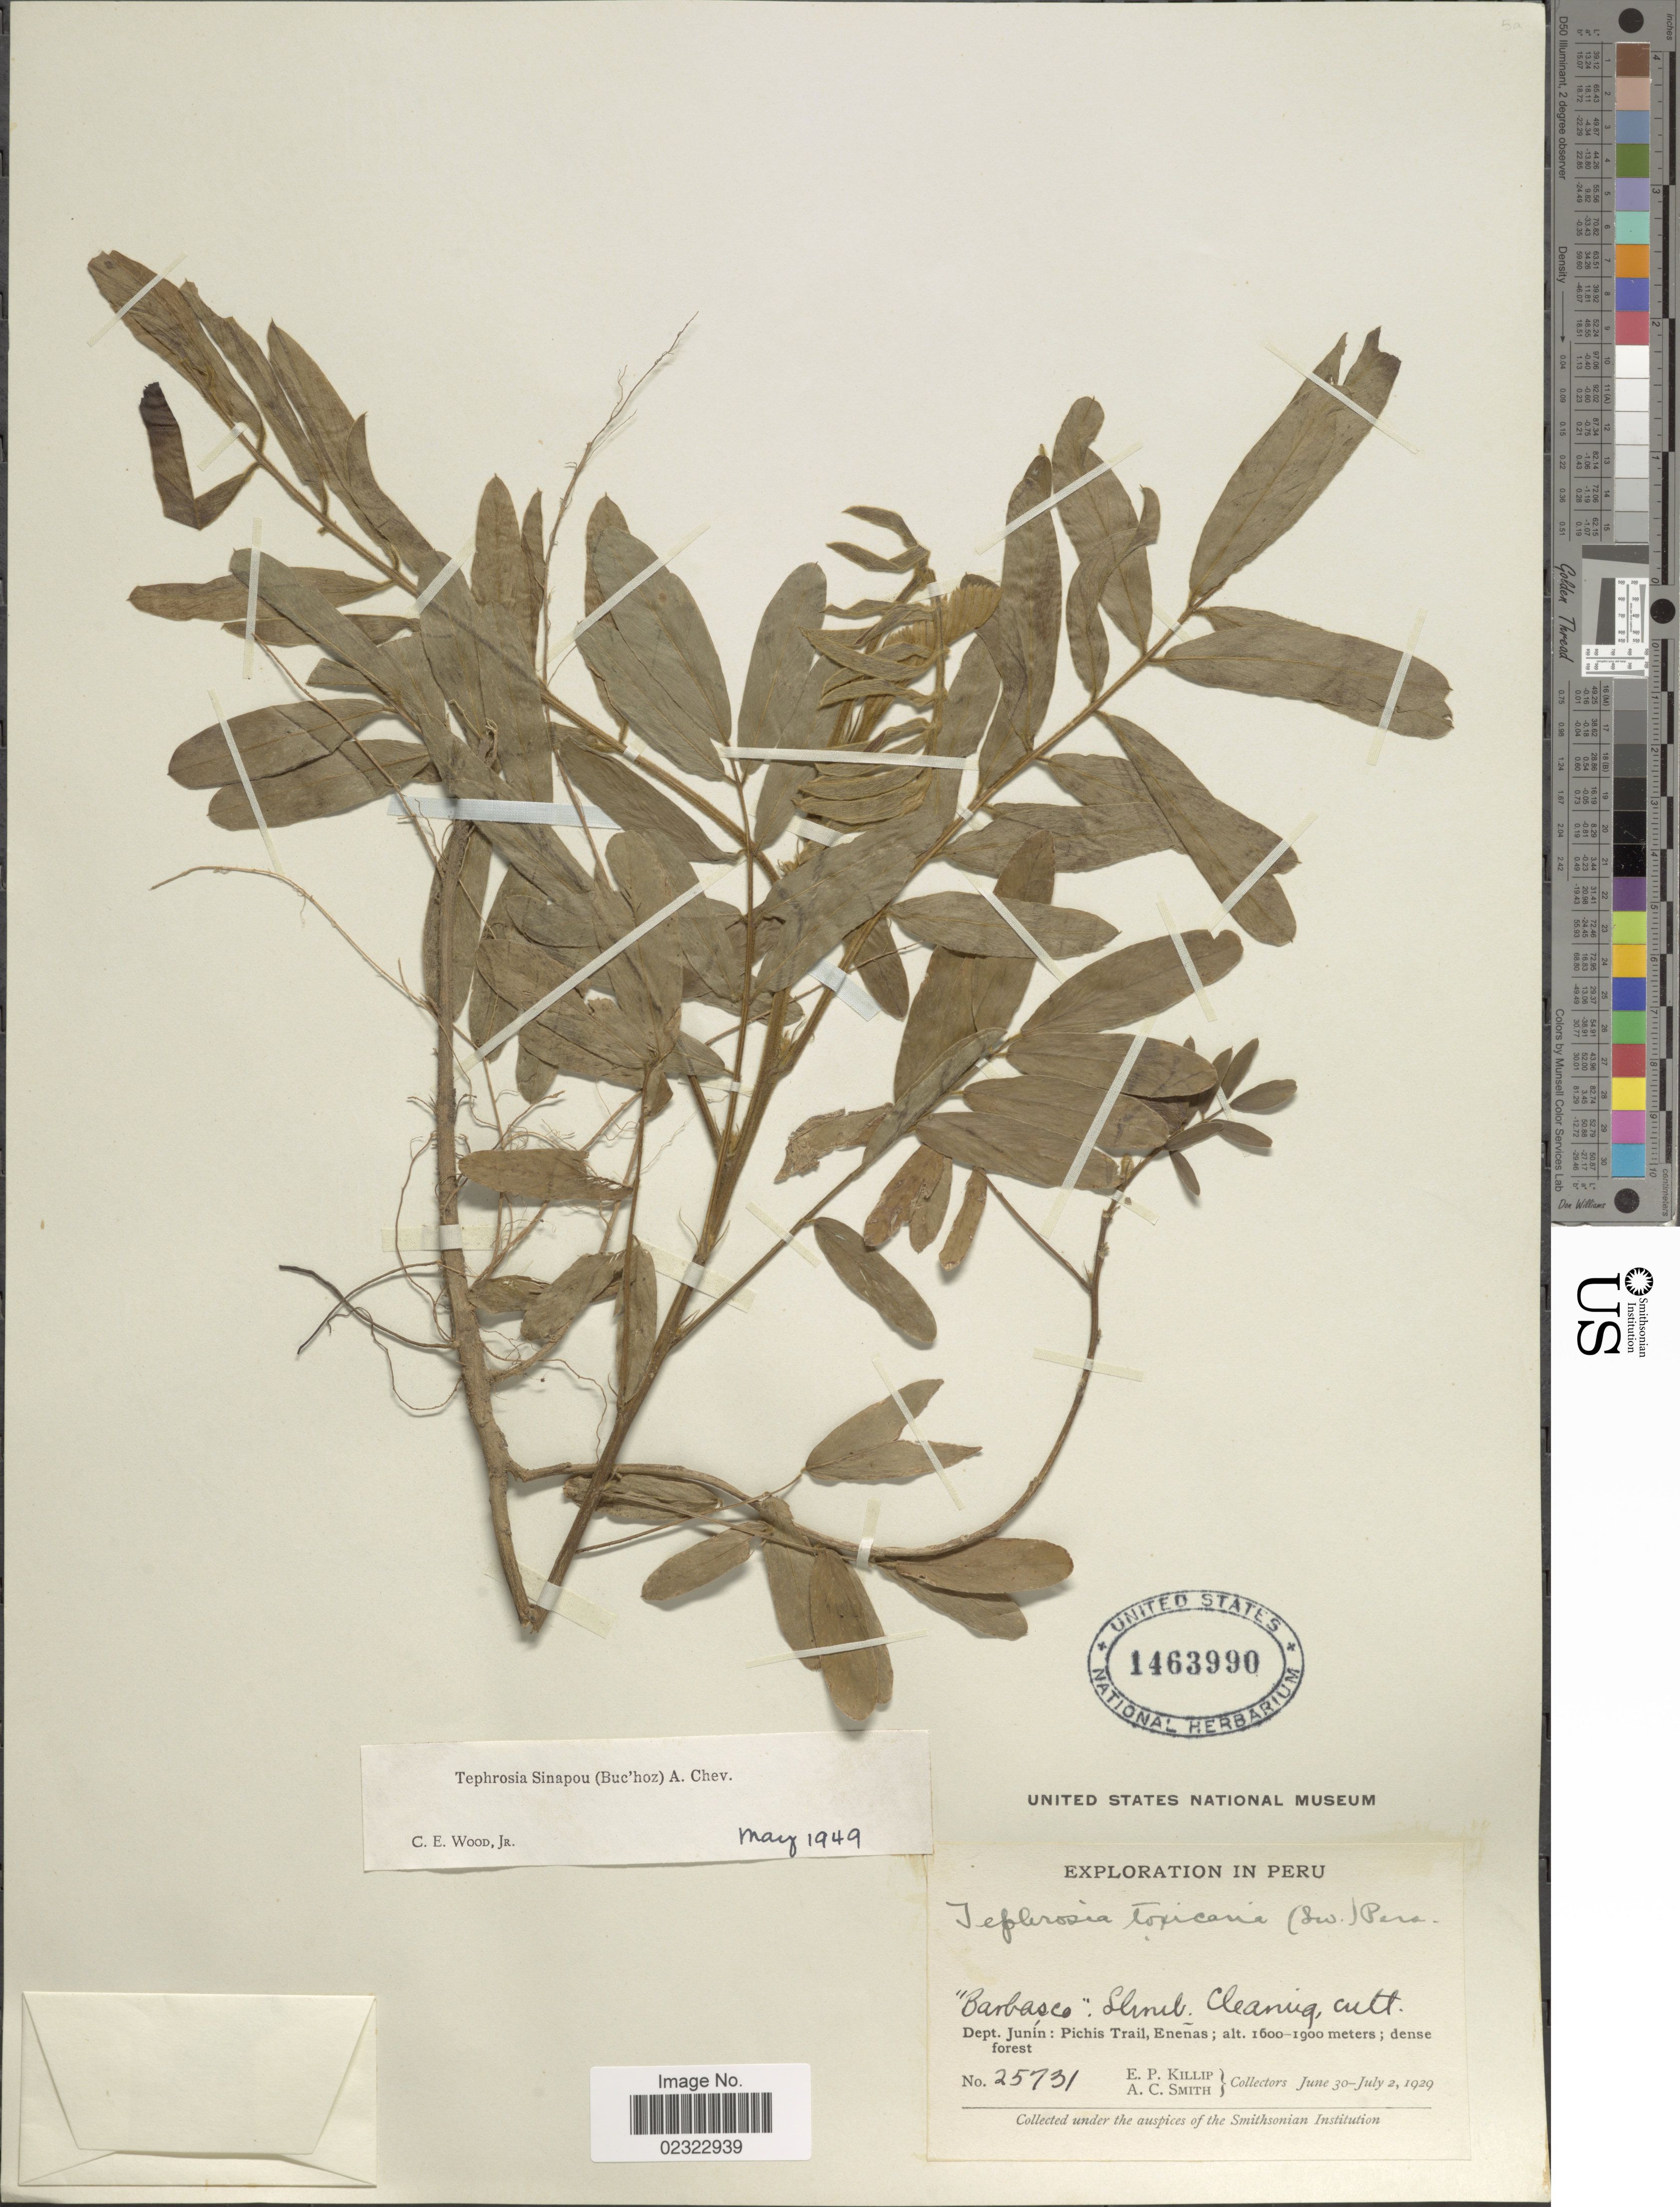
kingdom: Plantae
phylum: Tracheophyta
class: Magnoliopsida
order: Fabales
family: Fabaceae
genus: Tephrosia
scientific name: Tephrosia sinapou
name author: (Buc'hoz) A. Chev.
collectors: E. P. Killip & A. C. Smith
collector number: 25731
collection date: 1929-06-30/1929-07-02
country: Peru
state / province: Junín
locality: Dept. Junin: Picghis Trail, Enenas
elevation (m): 1600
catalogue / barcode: US 1463990